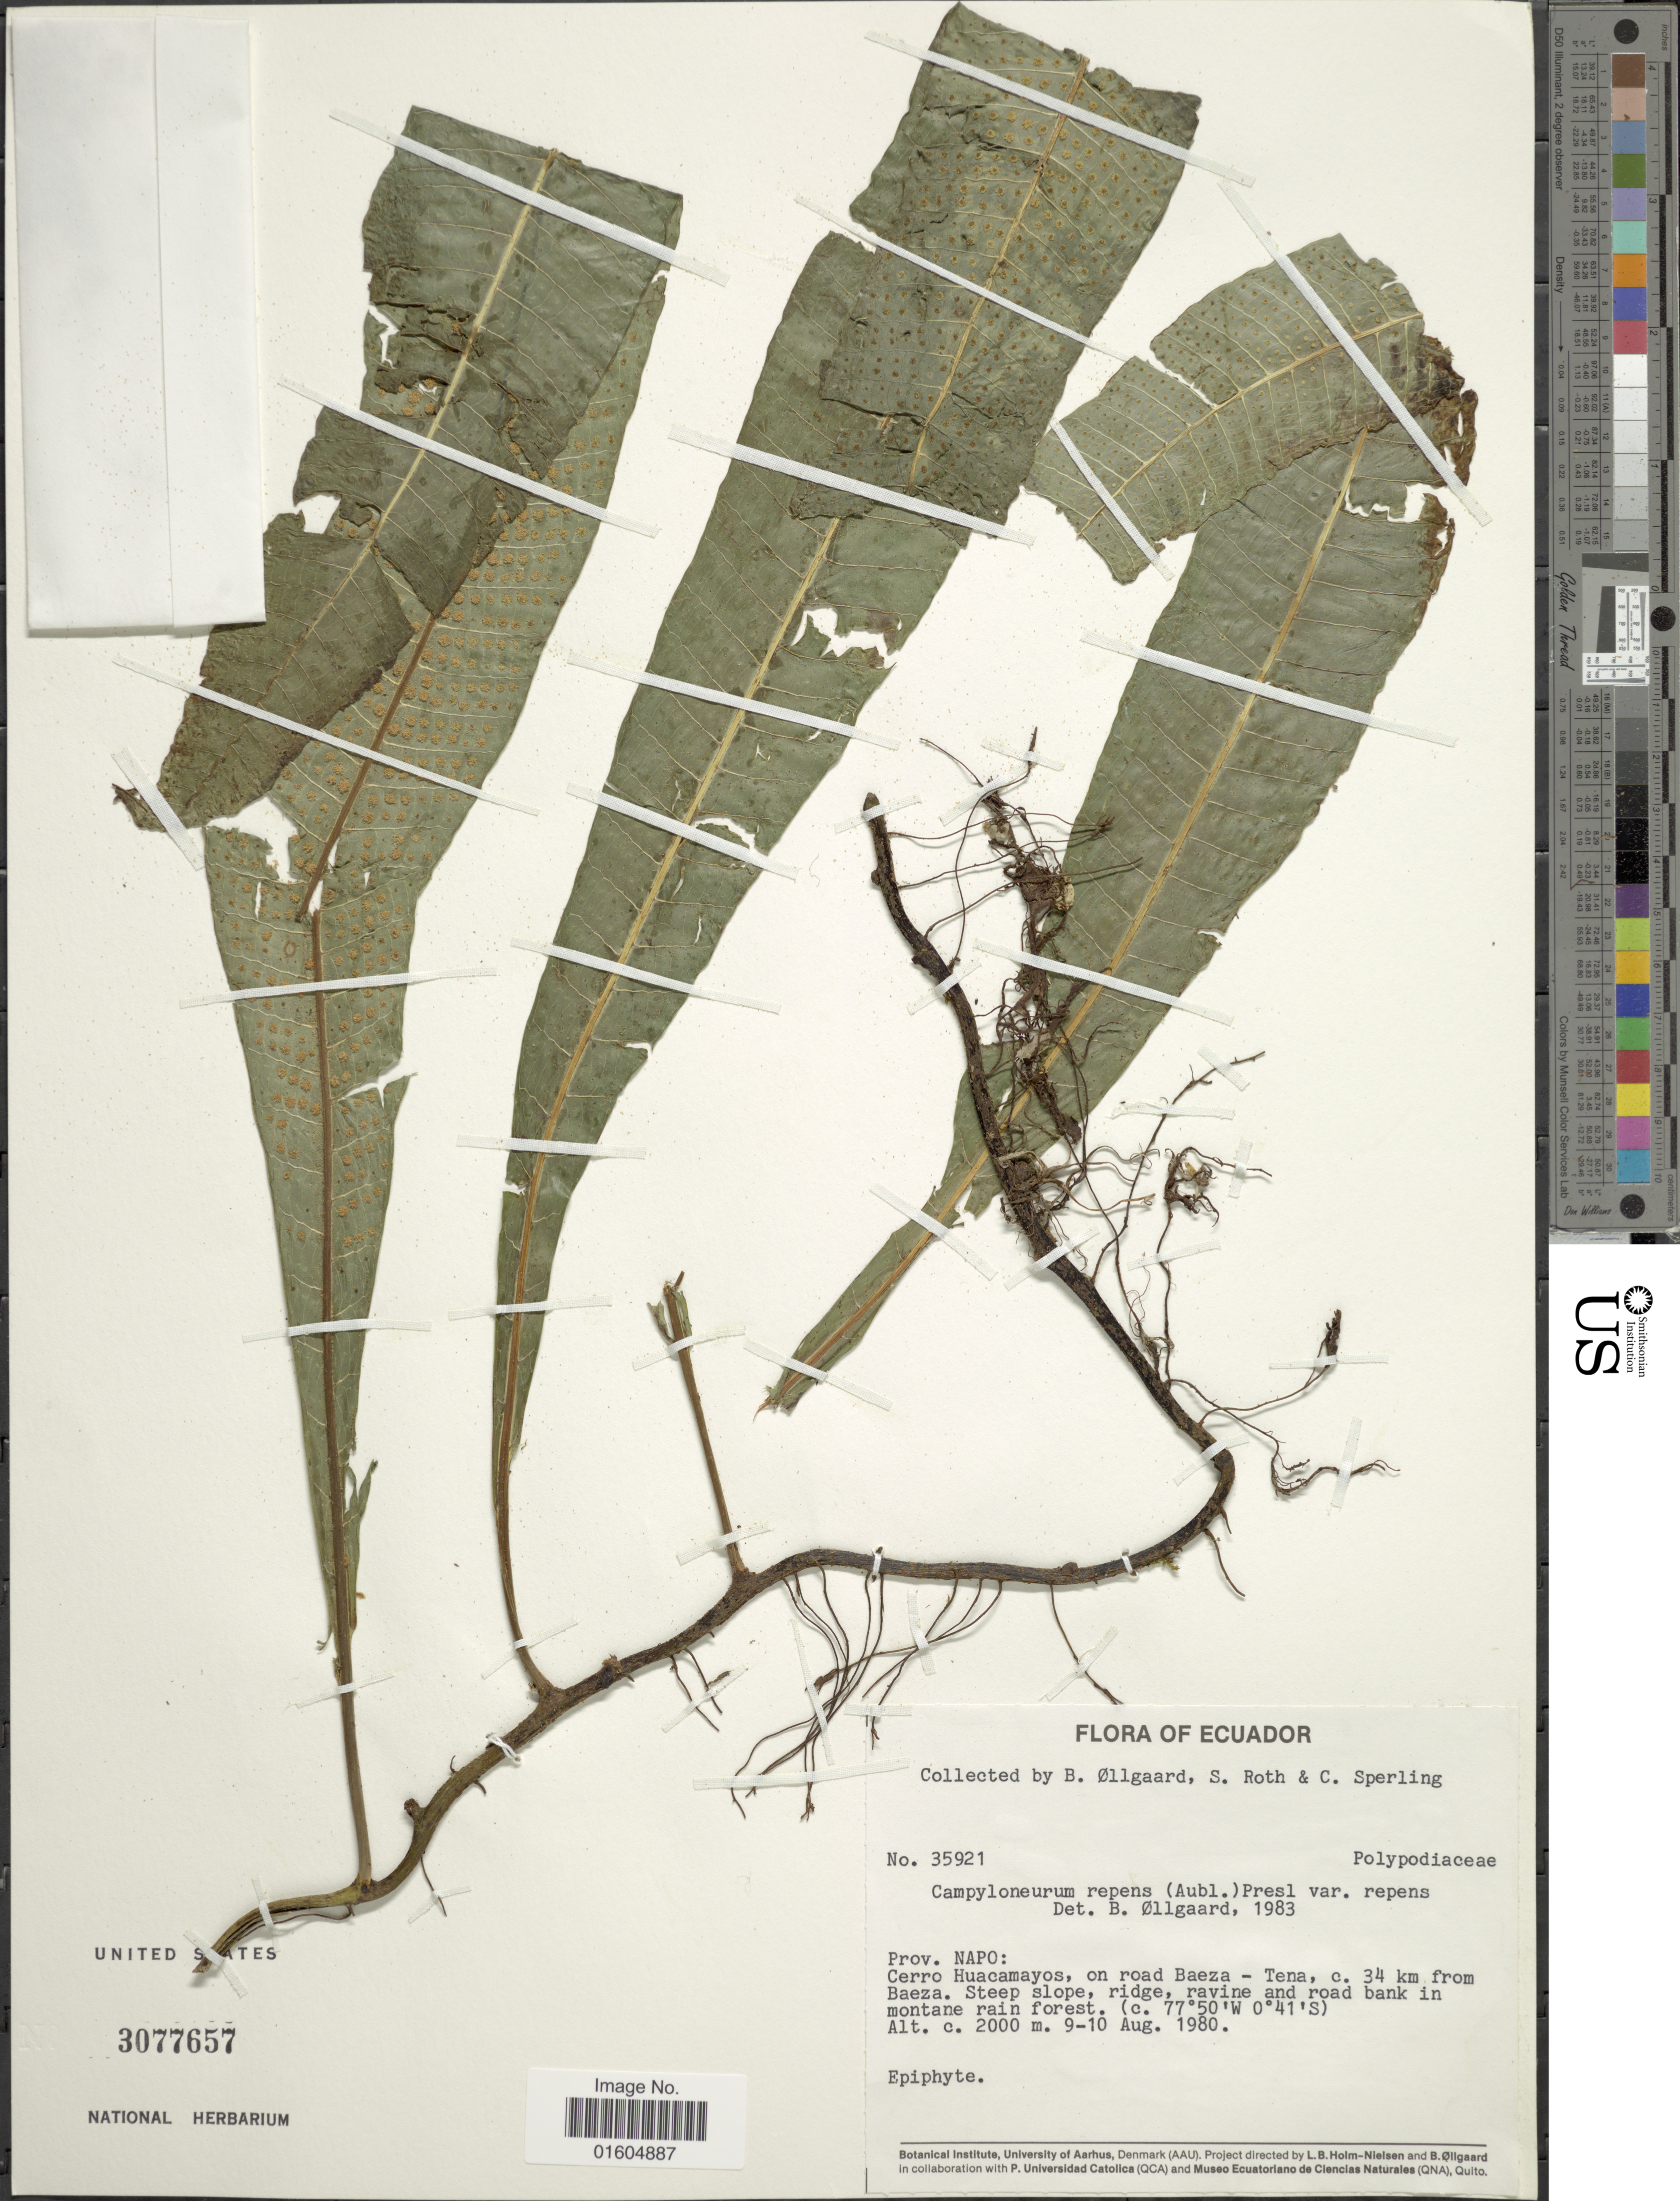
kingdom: Plantae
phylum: Tracheophyta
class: Polypodiopsida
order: Polypodiales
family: Polypodiaceae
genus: Campyloneurum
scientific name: Campyloneurum repens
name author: (Aubl.) C. Presl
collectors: B. Øllgaard, S. Roth & C. Sperling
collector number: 35921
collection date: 1980-08-09/1980-08-10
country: Ecuador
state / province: Napo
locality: Ecuador, Prov. Napo: Cerro Huacamayos, on road Baeza - Tena, c. 34 km from Baeza. Steep slope, ridge, ravine and road bank in montane rain forest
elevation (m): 2000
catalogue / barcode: US 3077657